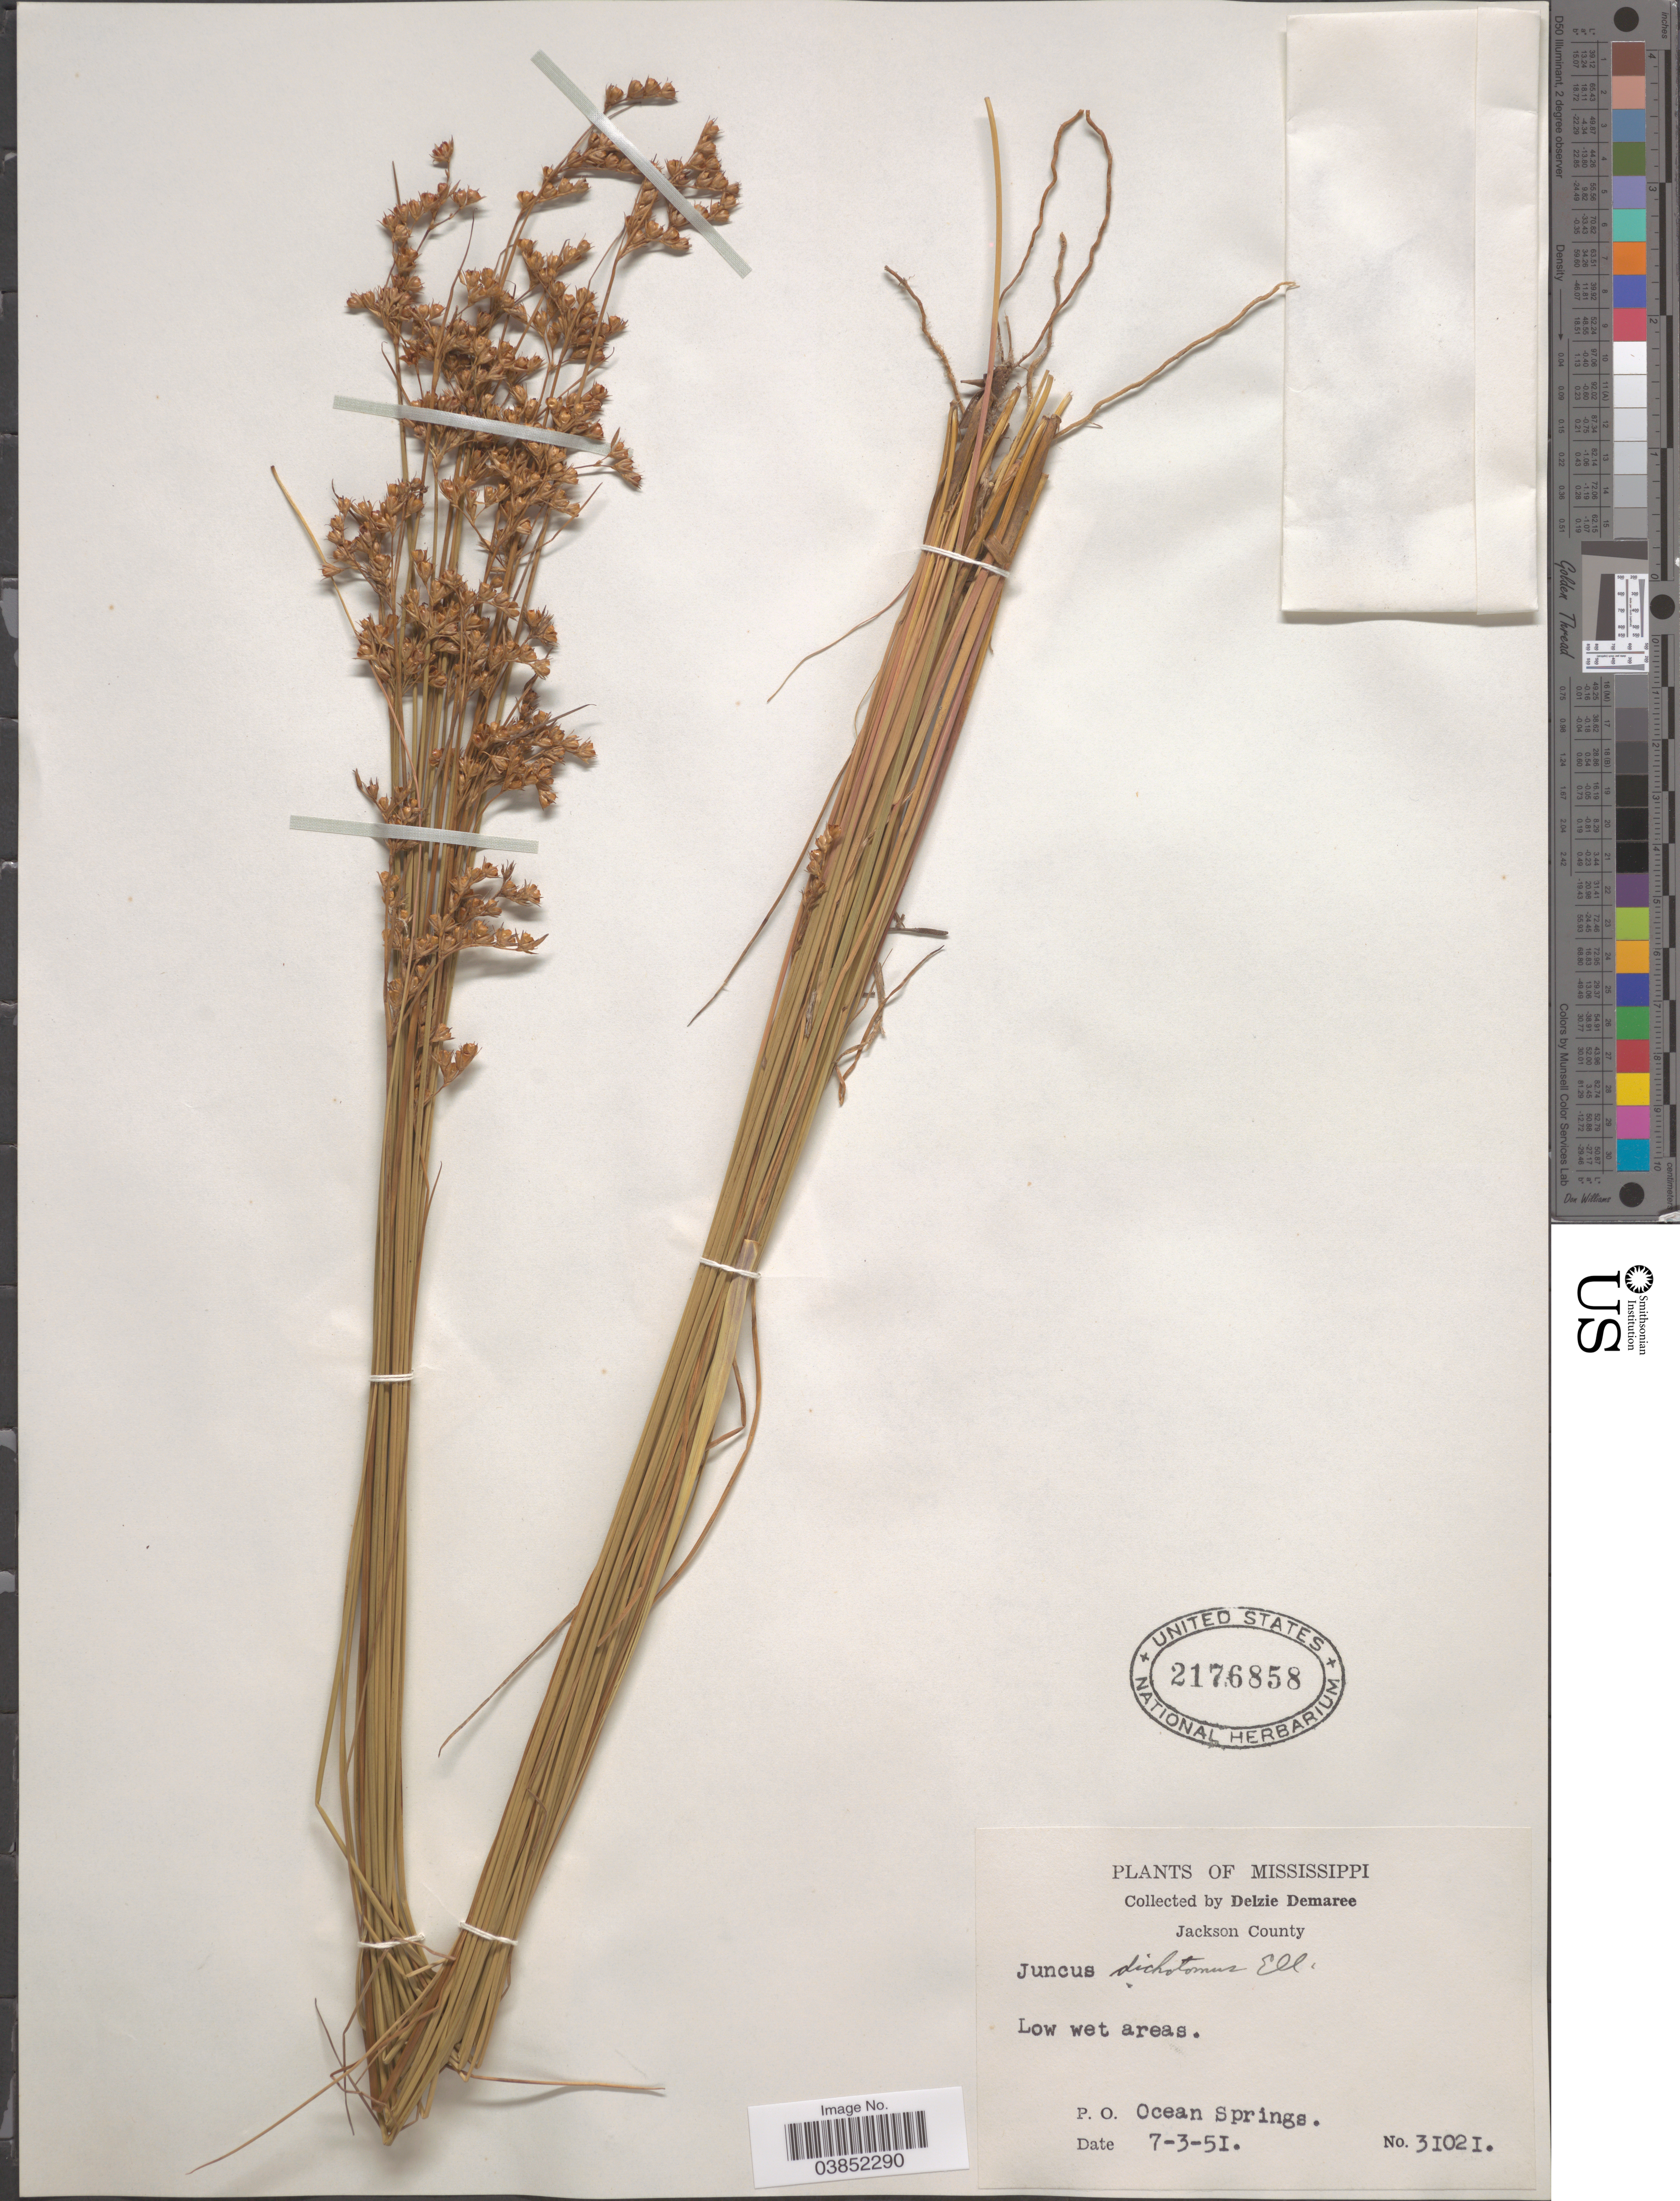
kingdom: Plantae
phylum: Tracheophyta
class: Liliopsida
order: Poales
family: Juncaceae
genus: Juncus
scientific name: Juncus dichotomus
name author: Elliott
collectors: D. Demaree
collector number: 31021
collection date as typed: Transcribed d/m/y: 3/7/51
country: United States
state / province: Mississippi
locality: Jackson County. P. O. Ocean Springs.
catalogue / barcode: US 2176858